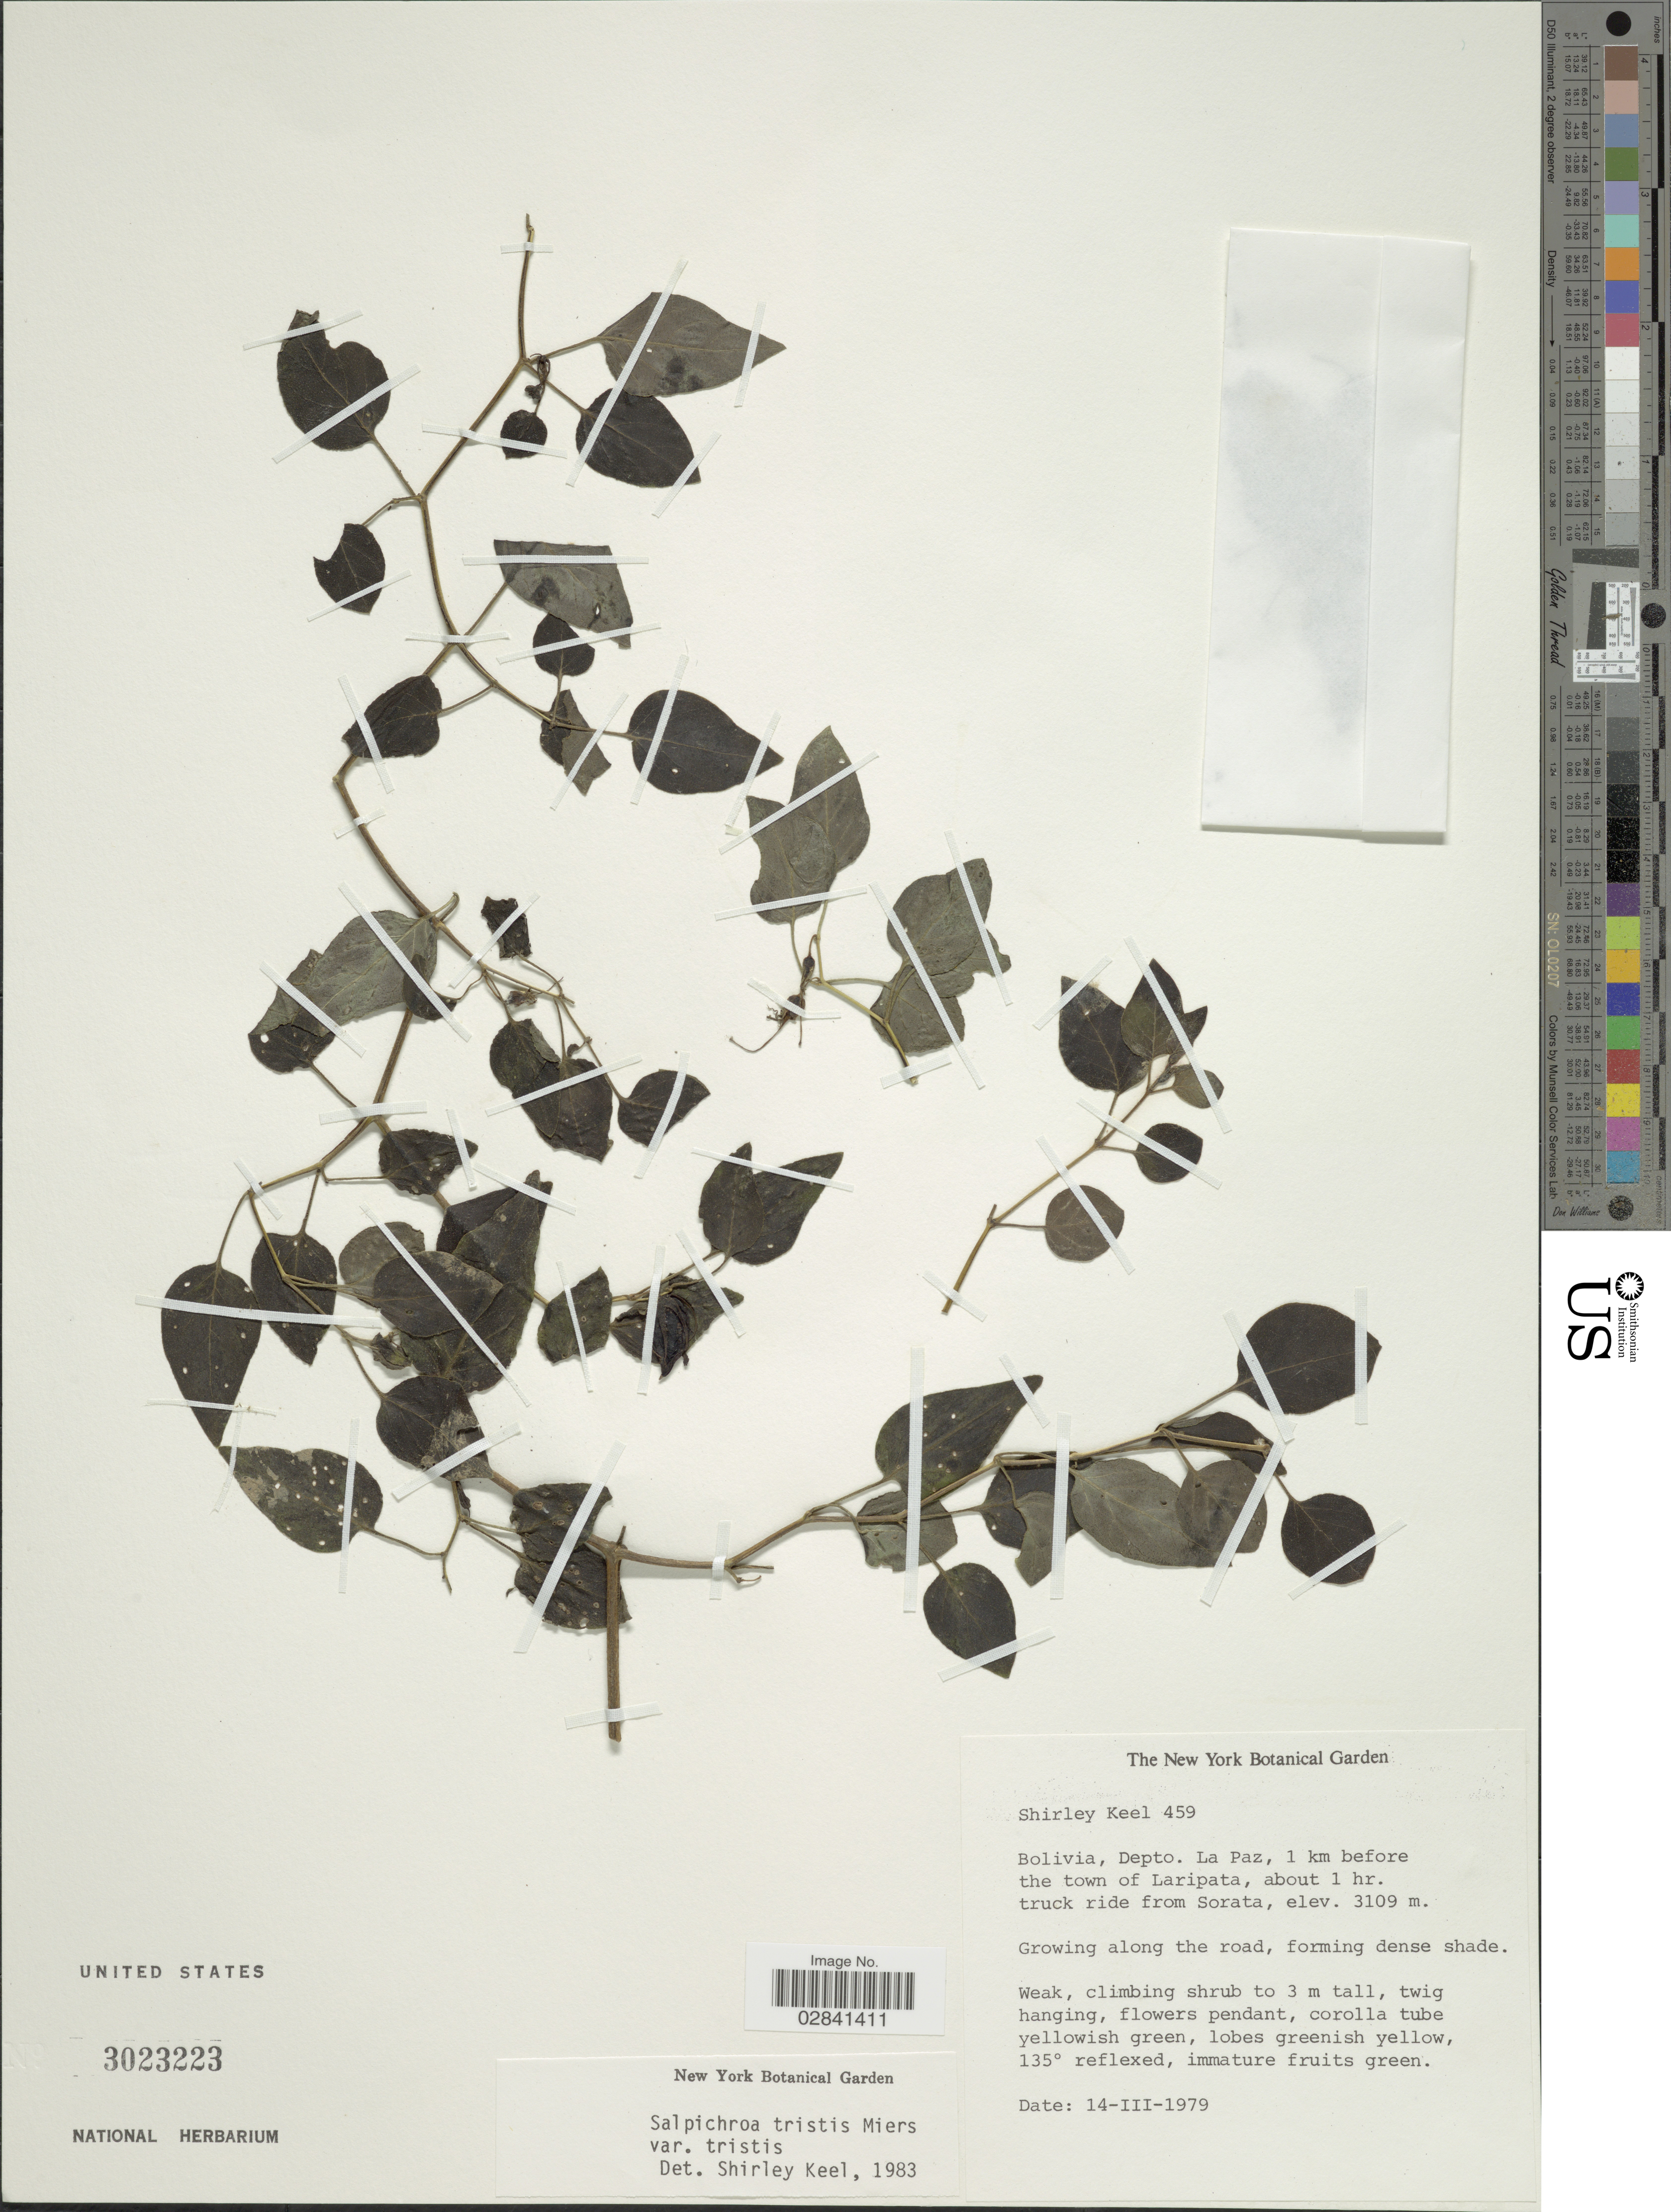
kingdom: Plantae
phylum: Tracheophyta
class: Magnoliopsida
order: Solanales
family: Solanaceae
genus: Salpichroa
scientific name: Salpichroa tristis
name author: Walp.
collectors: S. Keel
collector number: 459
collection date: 1979-03-14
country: Bolivia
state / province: La Paz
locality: Depto. La Paz, 1 km before the town of Laripata, about 1 hr. truck ride from Sorata.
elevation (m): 3109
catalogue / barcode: US 3023223